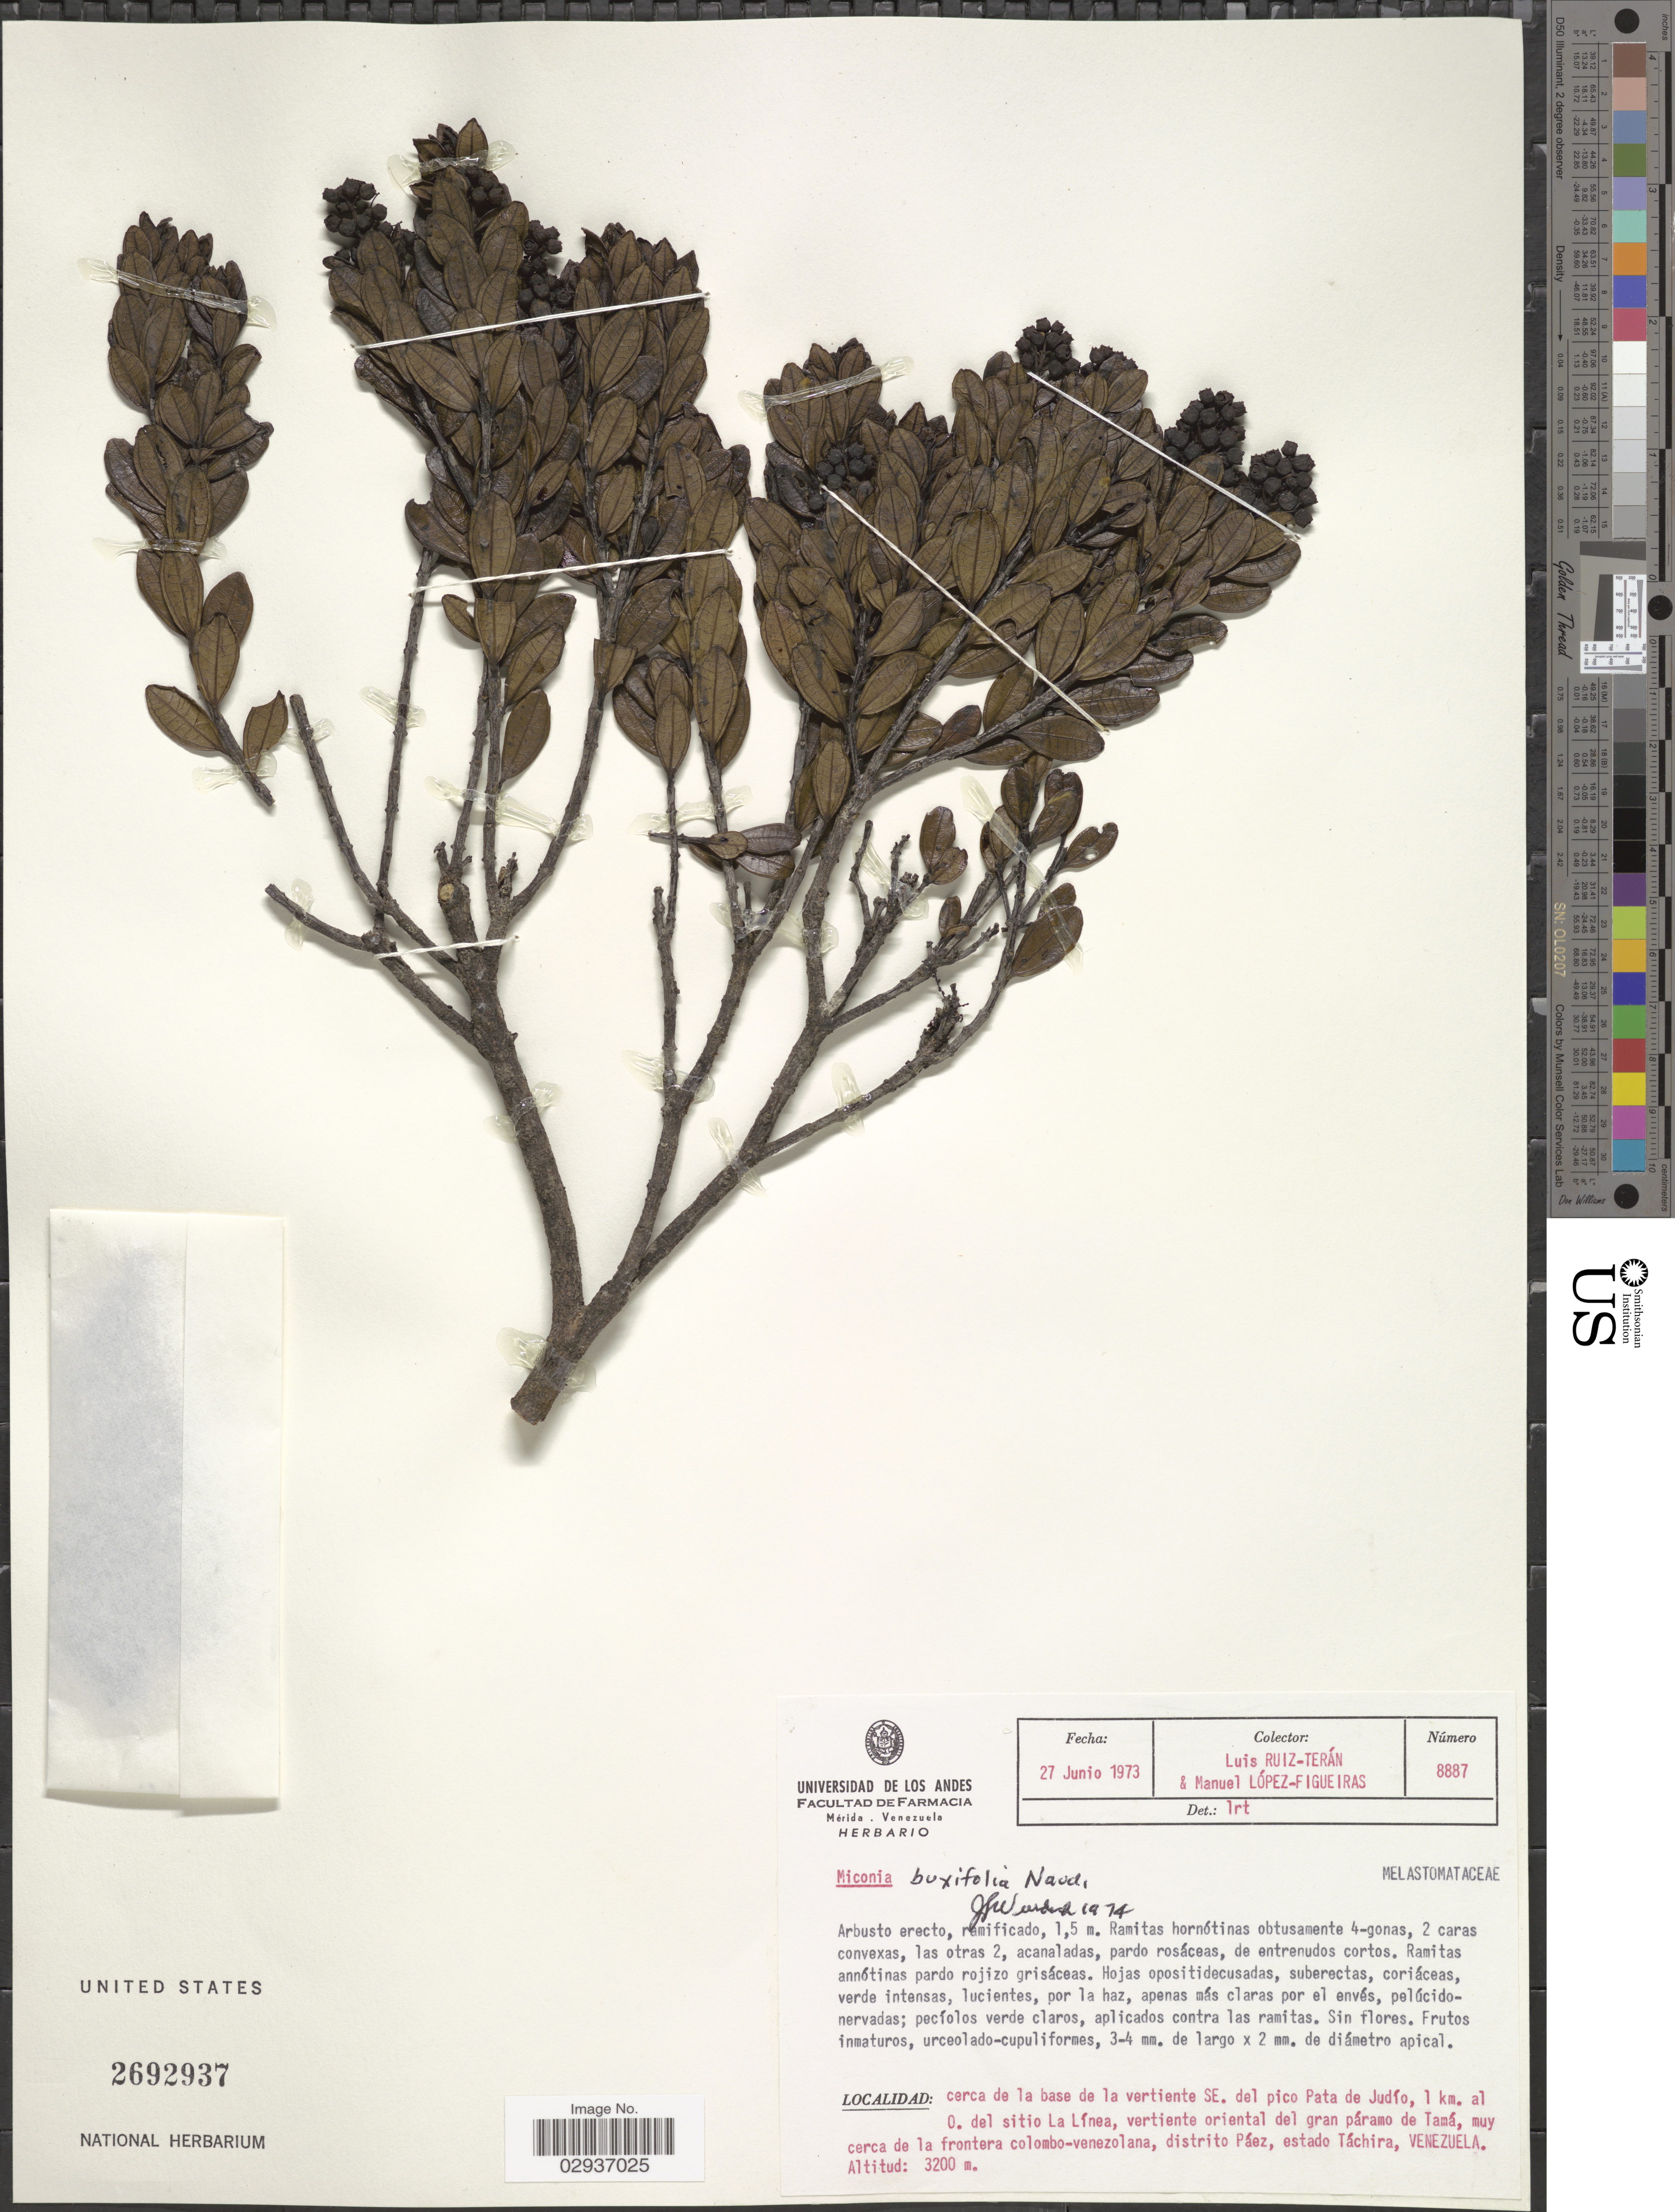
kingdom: Plantae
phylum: Tracheophyta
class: Magnoliopsida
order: Myrtales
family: Melastomataceae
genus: Miconia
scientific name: Miconia buxifolia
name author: Naudin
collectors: L. Teran & M. López Figueiras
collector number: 8887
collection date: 1973-06-27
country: Venezuela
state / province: Tachira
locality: Cerca de la base de la vertiente SE. del pico Pata de Judío, 1 km. al O. del sitio La Línea, vertiente oriental del gran páramo de Tamá, muy cerca de la frontera colombo-venezolana, distrito Páez, estado Táchira.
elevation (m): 3200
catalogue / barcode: US 2692937